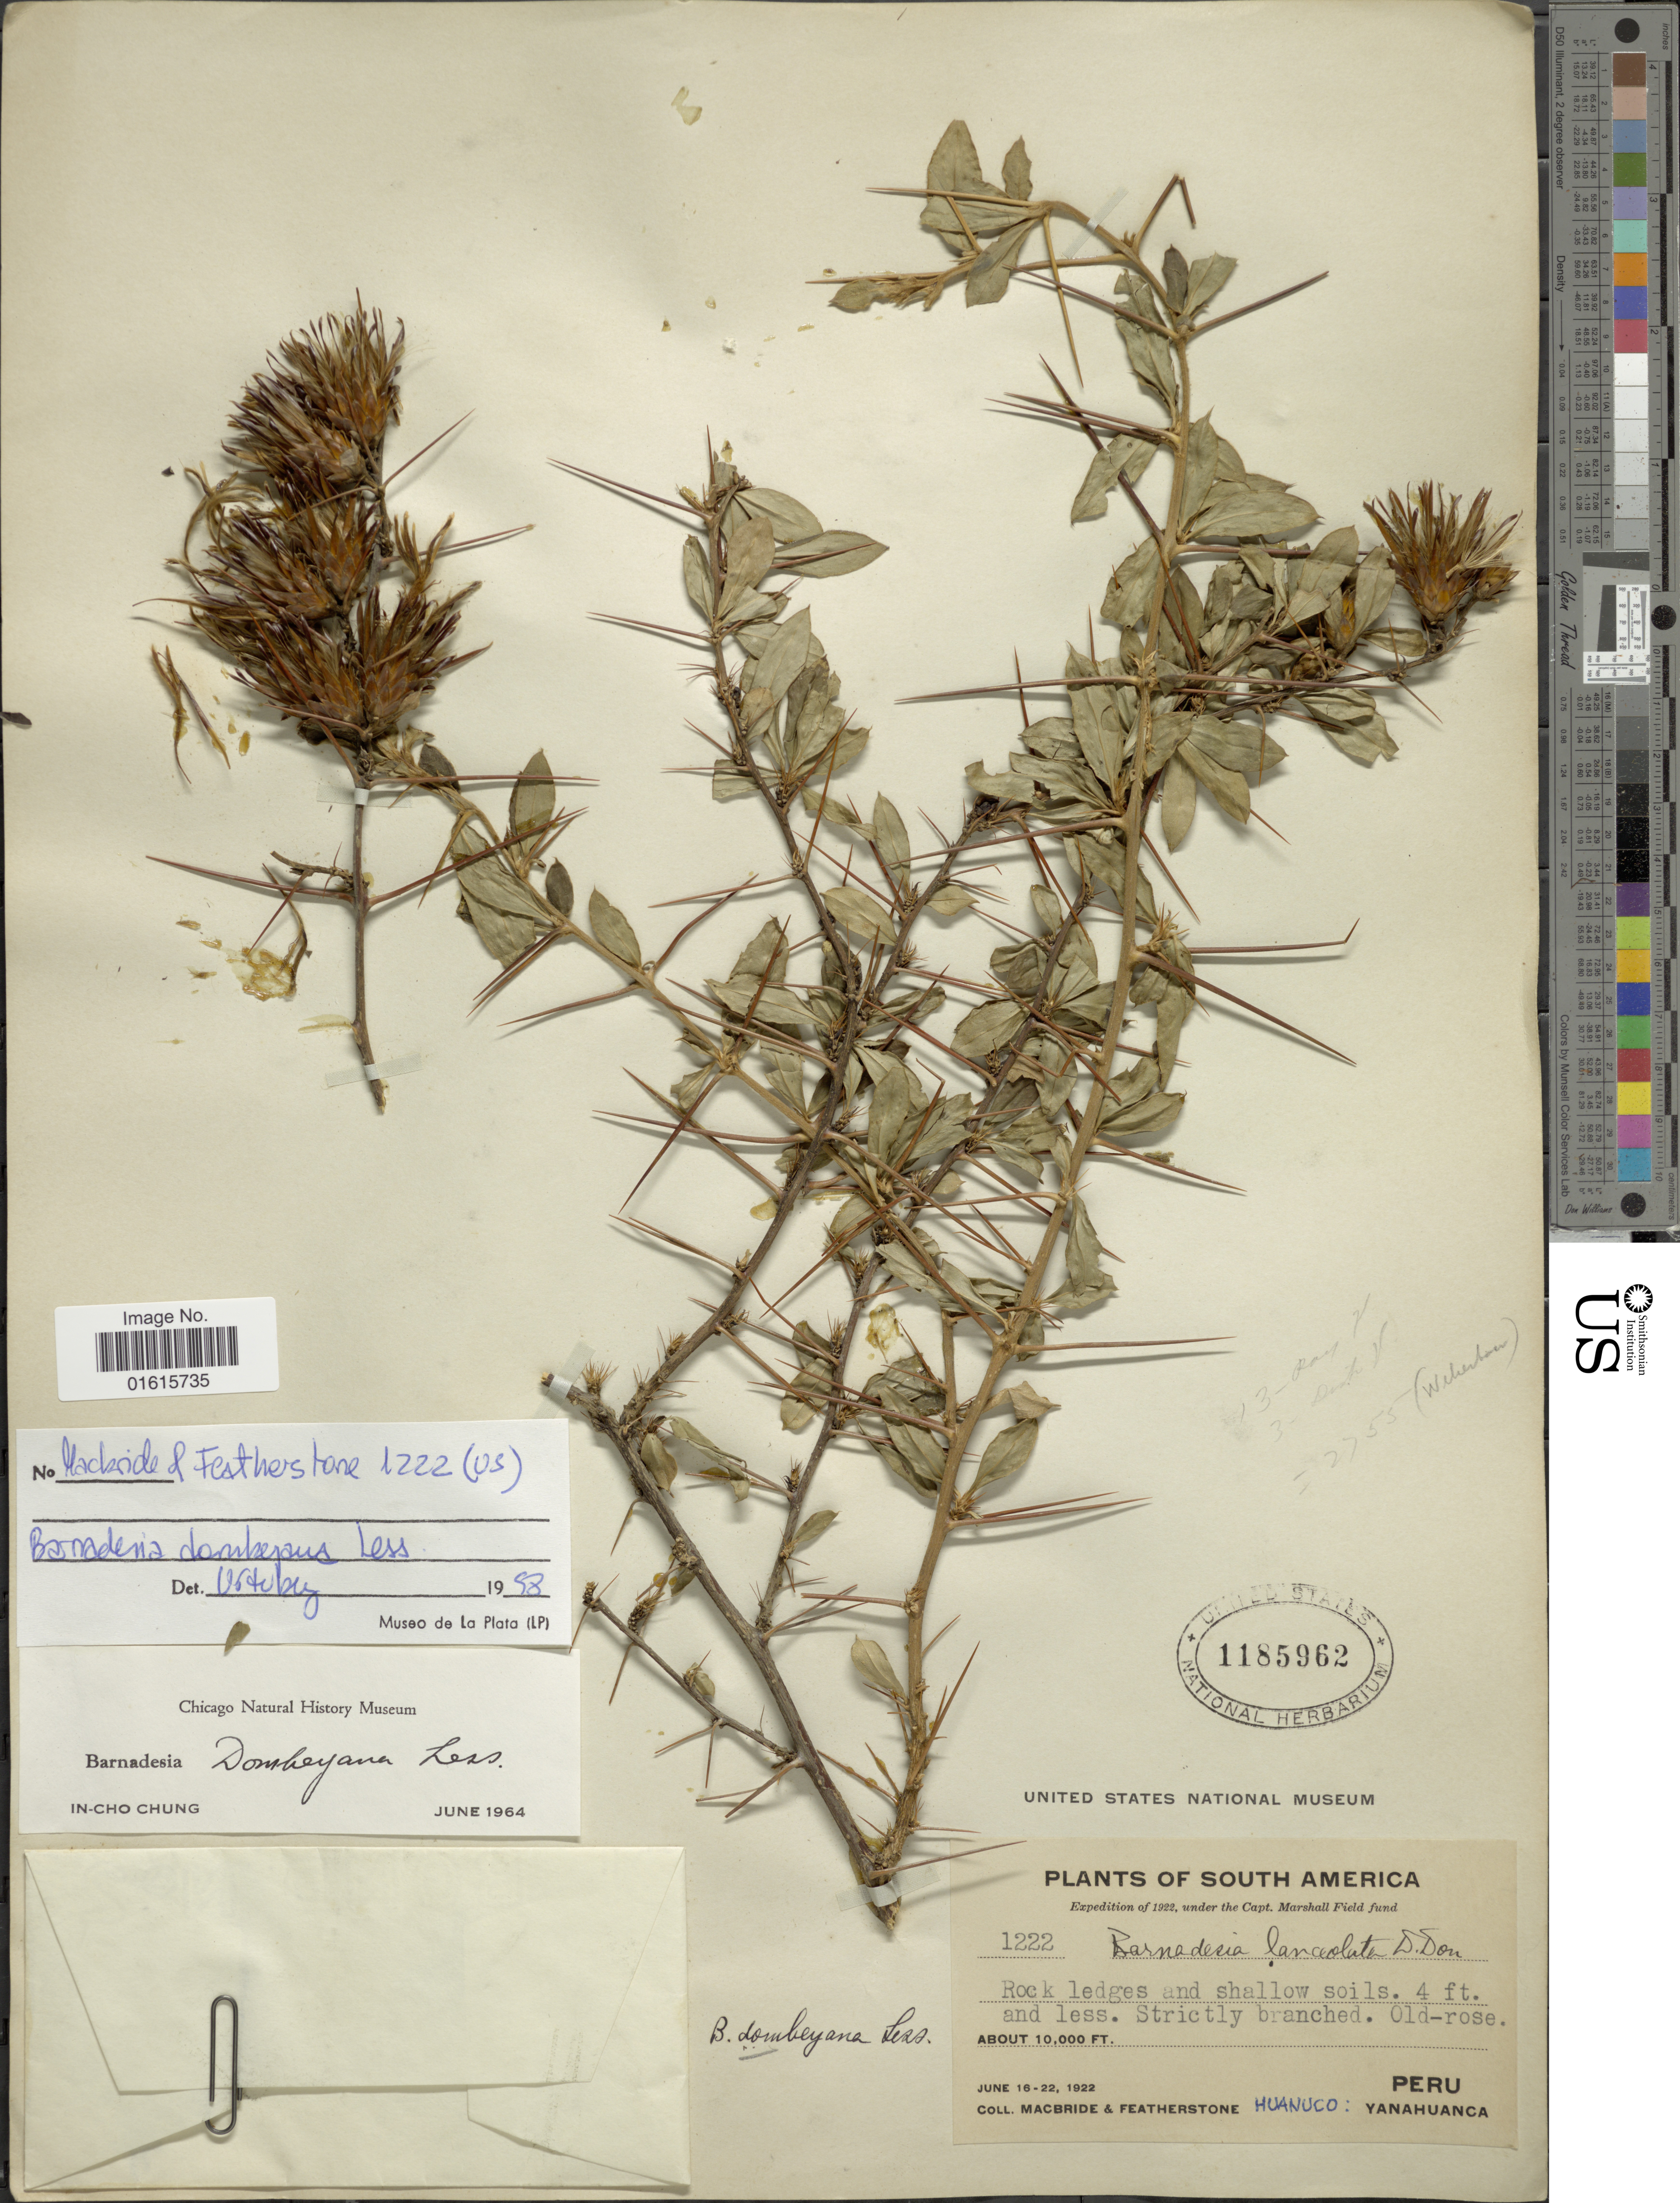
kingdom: Plantae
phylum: Tracheophyta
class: Magnoliopsida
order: Asterales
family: Asteraceae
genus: Barnadesia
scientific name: Barnadesia dombeyana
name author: Less.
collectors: Macbride, -- & -. Featherstone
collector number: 1222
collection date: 1922-06-16/1922-06-22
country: Peru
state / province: Huánuco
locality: Yanahuanca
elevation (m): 3048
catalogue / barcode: US 1185962